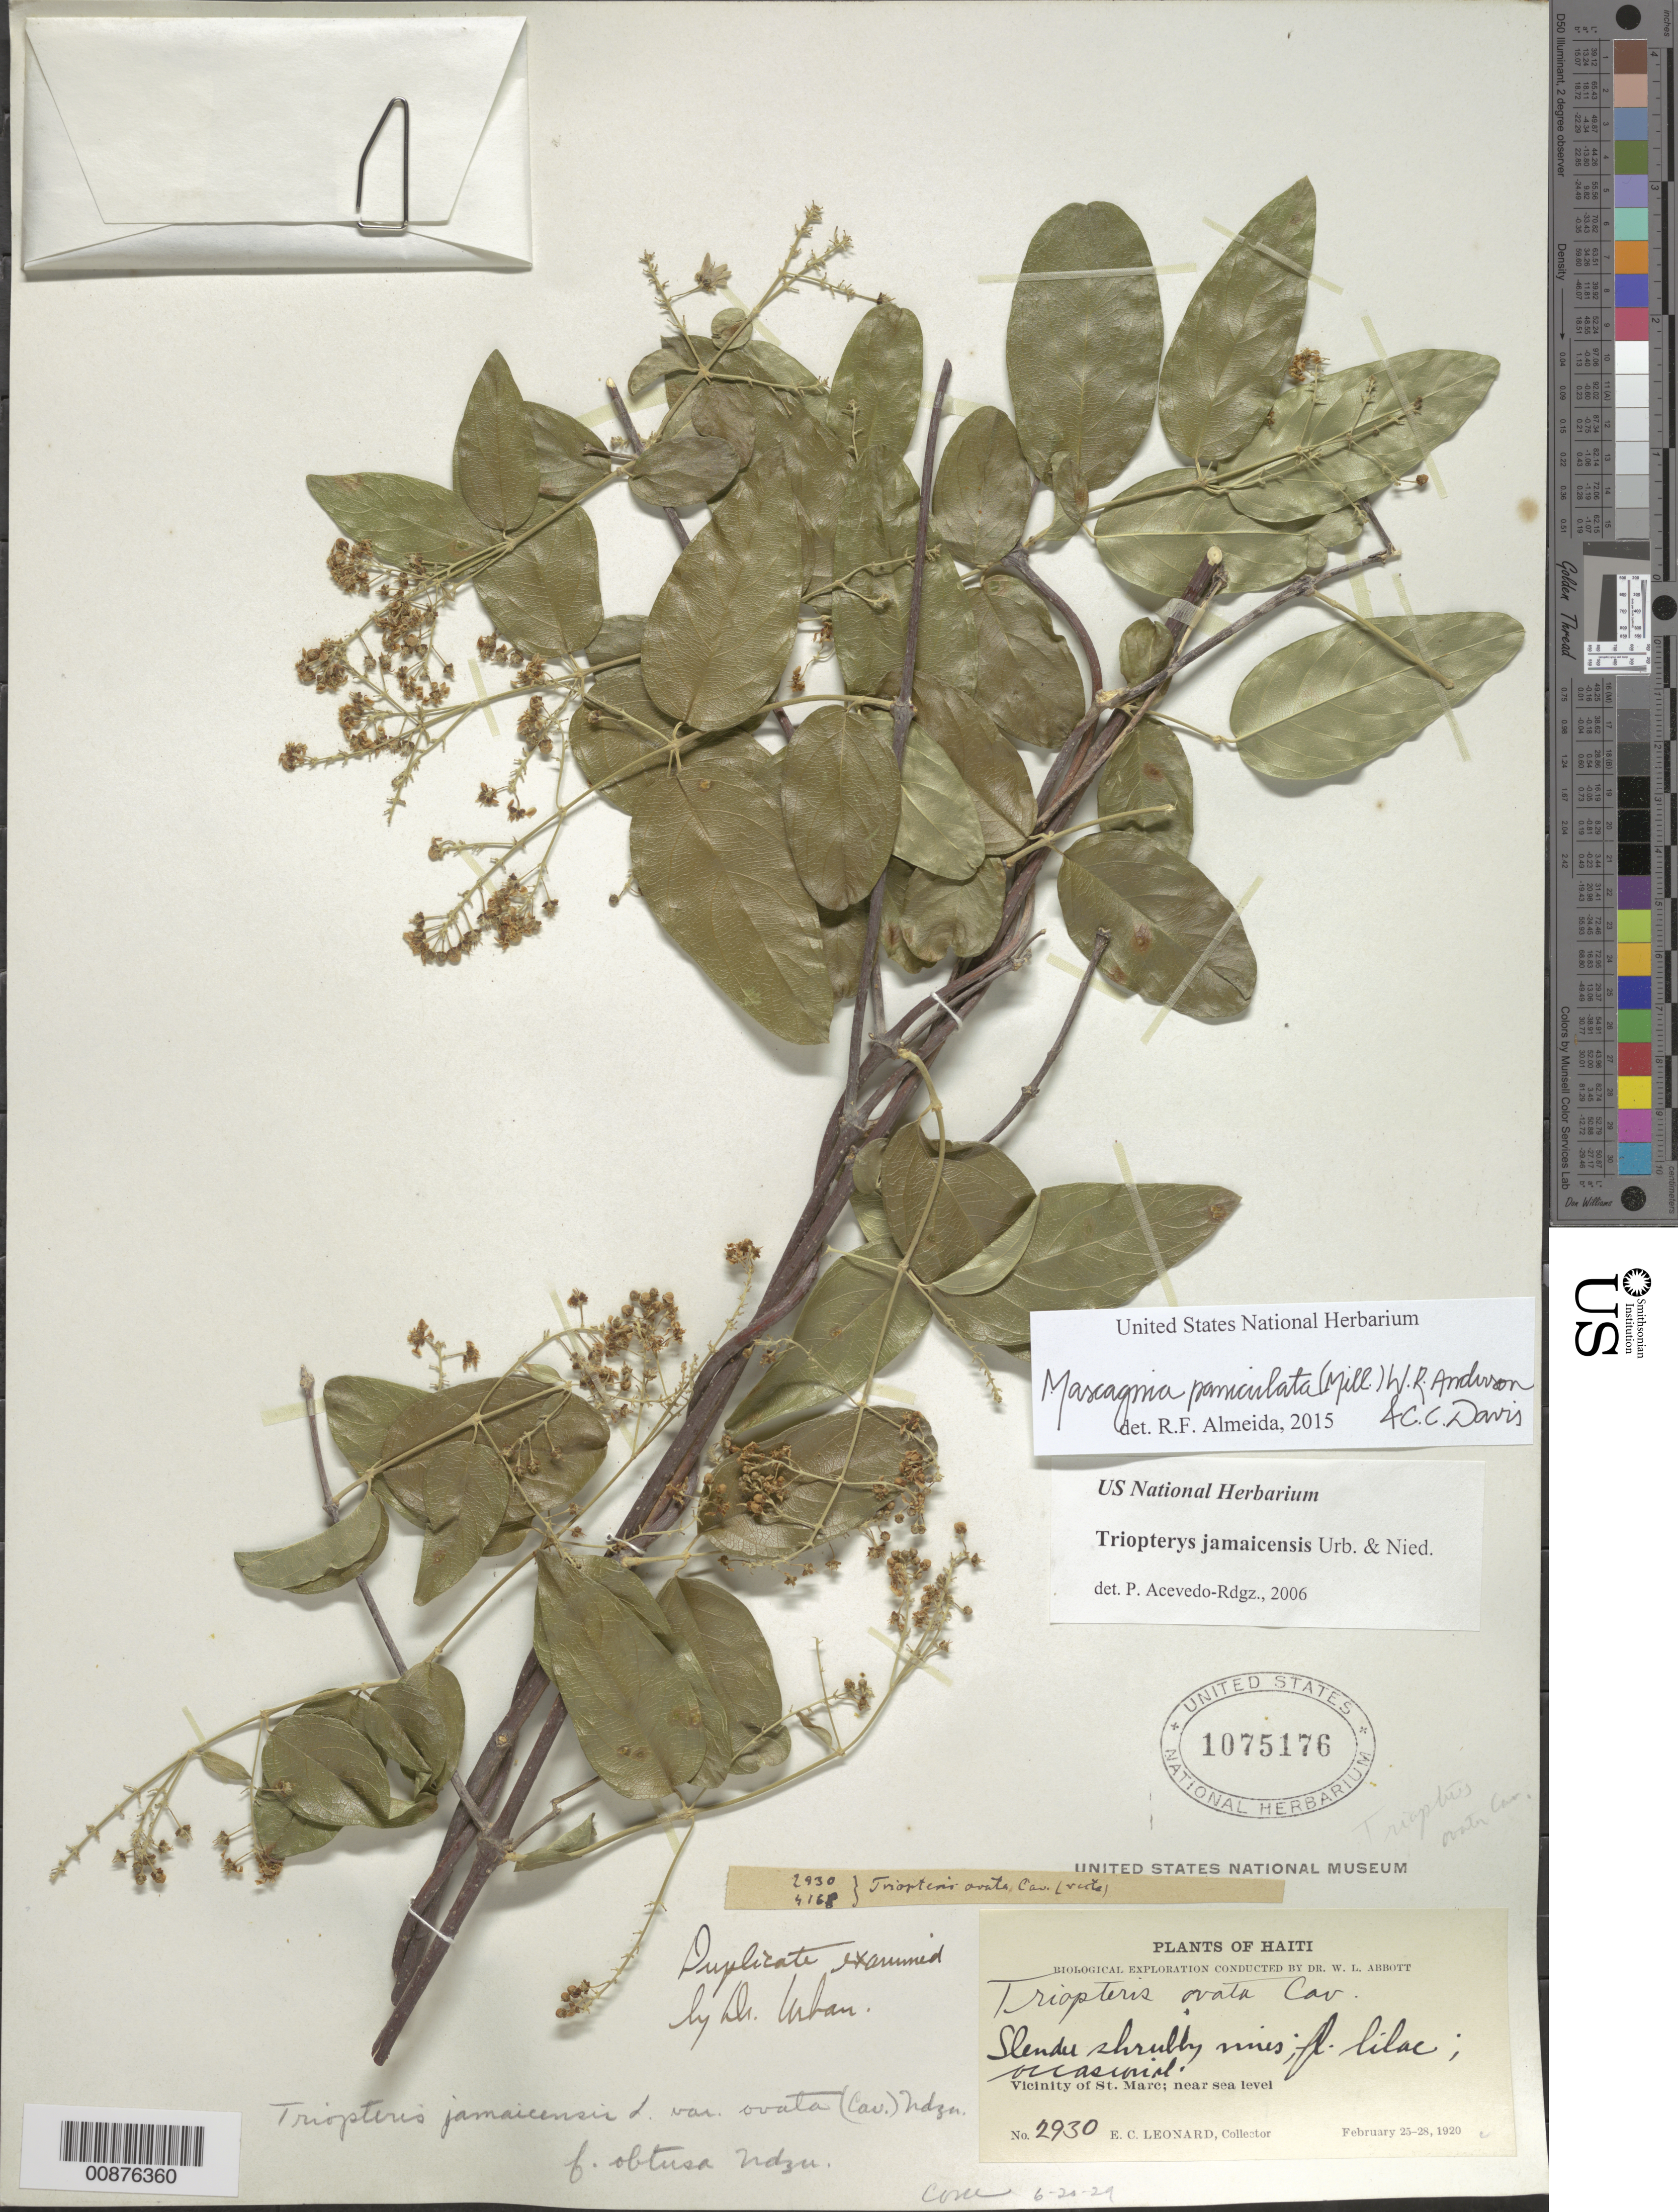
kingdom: Plantae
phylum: Tracheophyta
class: Magnoliopsida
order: Malpighiales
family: Malpighiaceae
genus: Mascagnia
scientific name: Mascagnia paniculata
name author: (Mill.) W.R. Anderson & C. Davis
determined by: De Almeida, R. F., (HUEFS), Universidade Estadual de Feira de Santana (BRAZIL)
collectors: E. C. Leonard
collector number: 2930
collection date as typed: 25 Feb 1920 to 28 Feb 1920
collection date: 1920-02-25/1920-02-28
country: Haiti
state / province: Artibonite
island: Hispaniola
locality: Vicinity of St. Marc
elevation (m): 0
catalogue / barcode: US 1075176